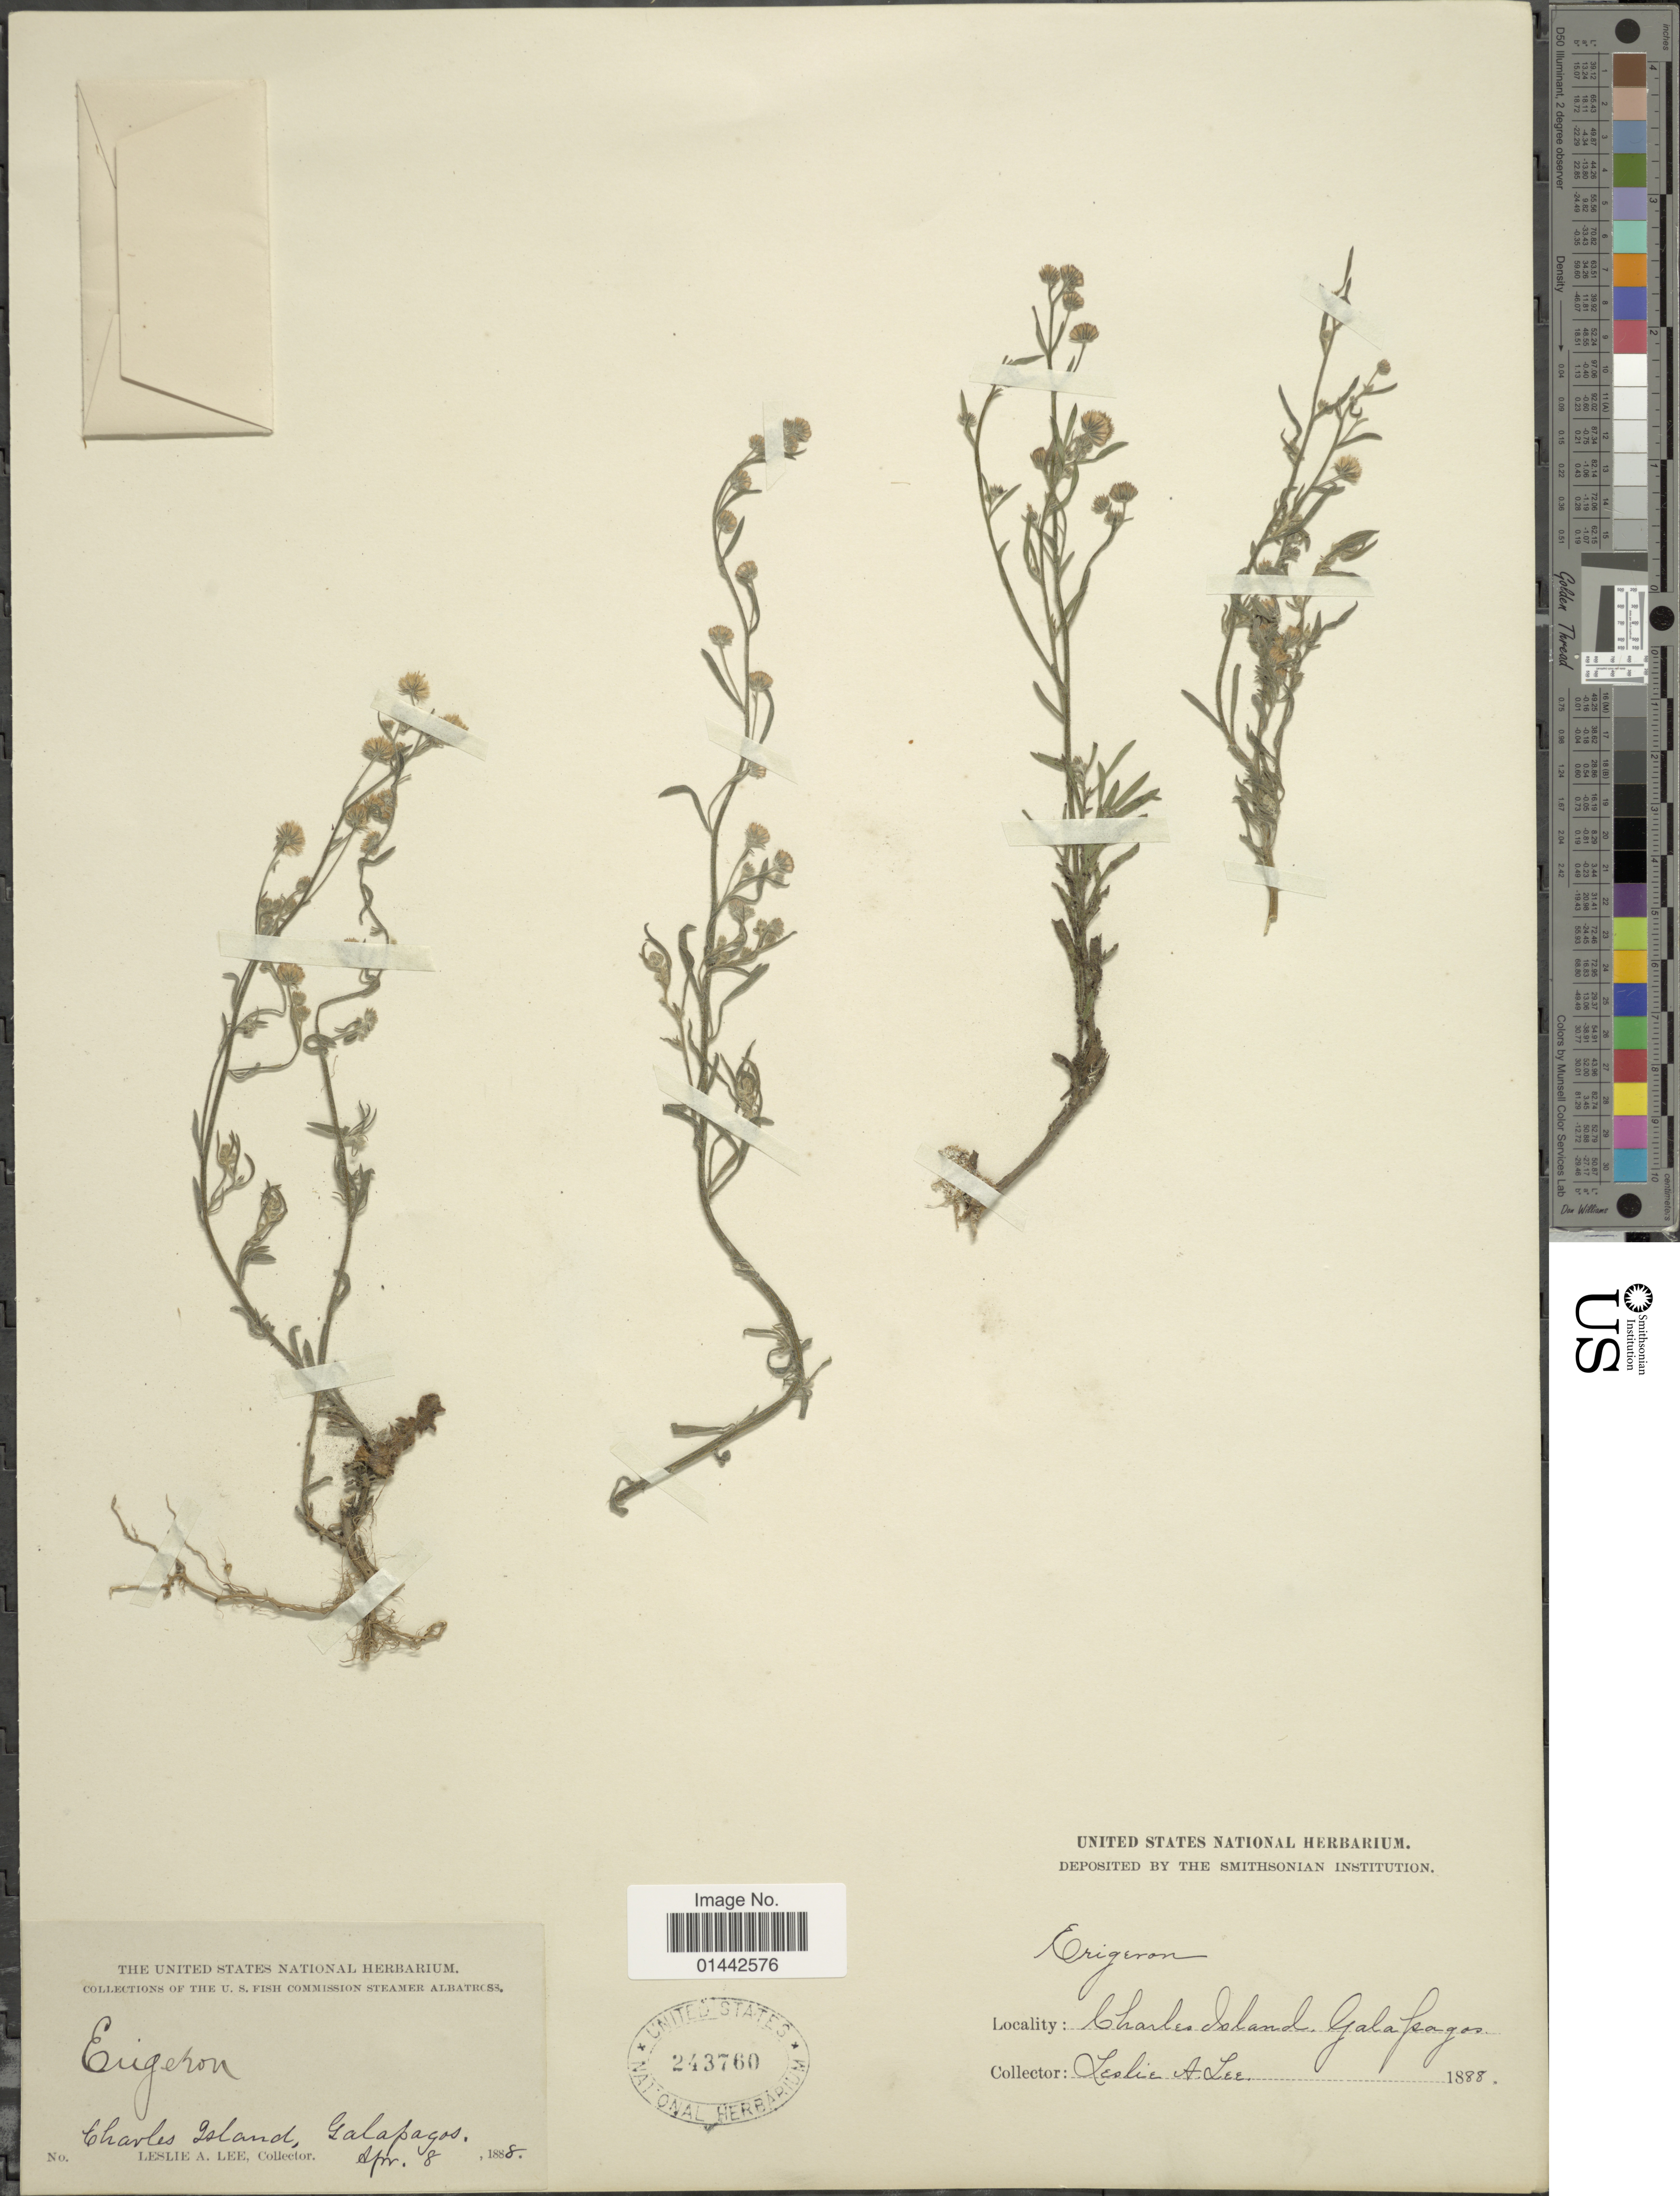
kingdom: Plantae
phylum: Tracheophyta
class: Magnoliopsida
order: Asterales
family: Asteraceae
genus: Erigeron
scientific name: Erigeron sp.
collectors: L. Lee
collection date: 1888-04-08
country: Ecuador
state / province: Colón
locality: Galapagos Islands, Charles Island.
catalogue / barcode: US 243760